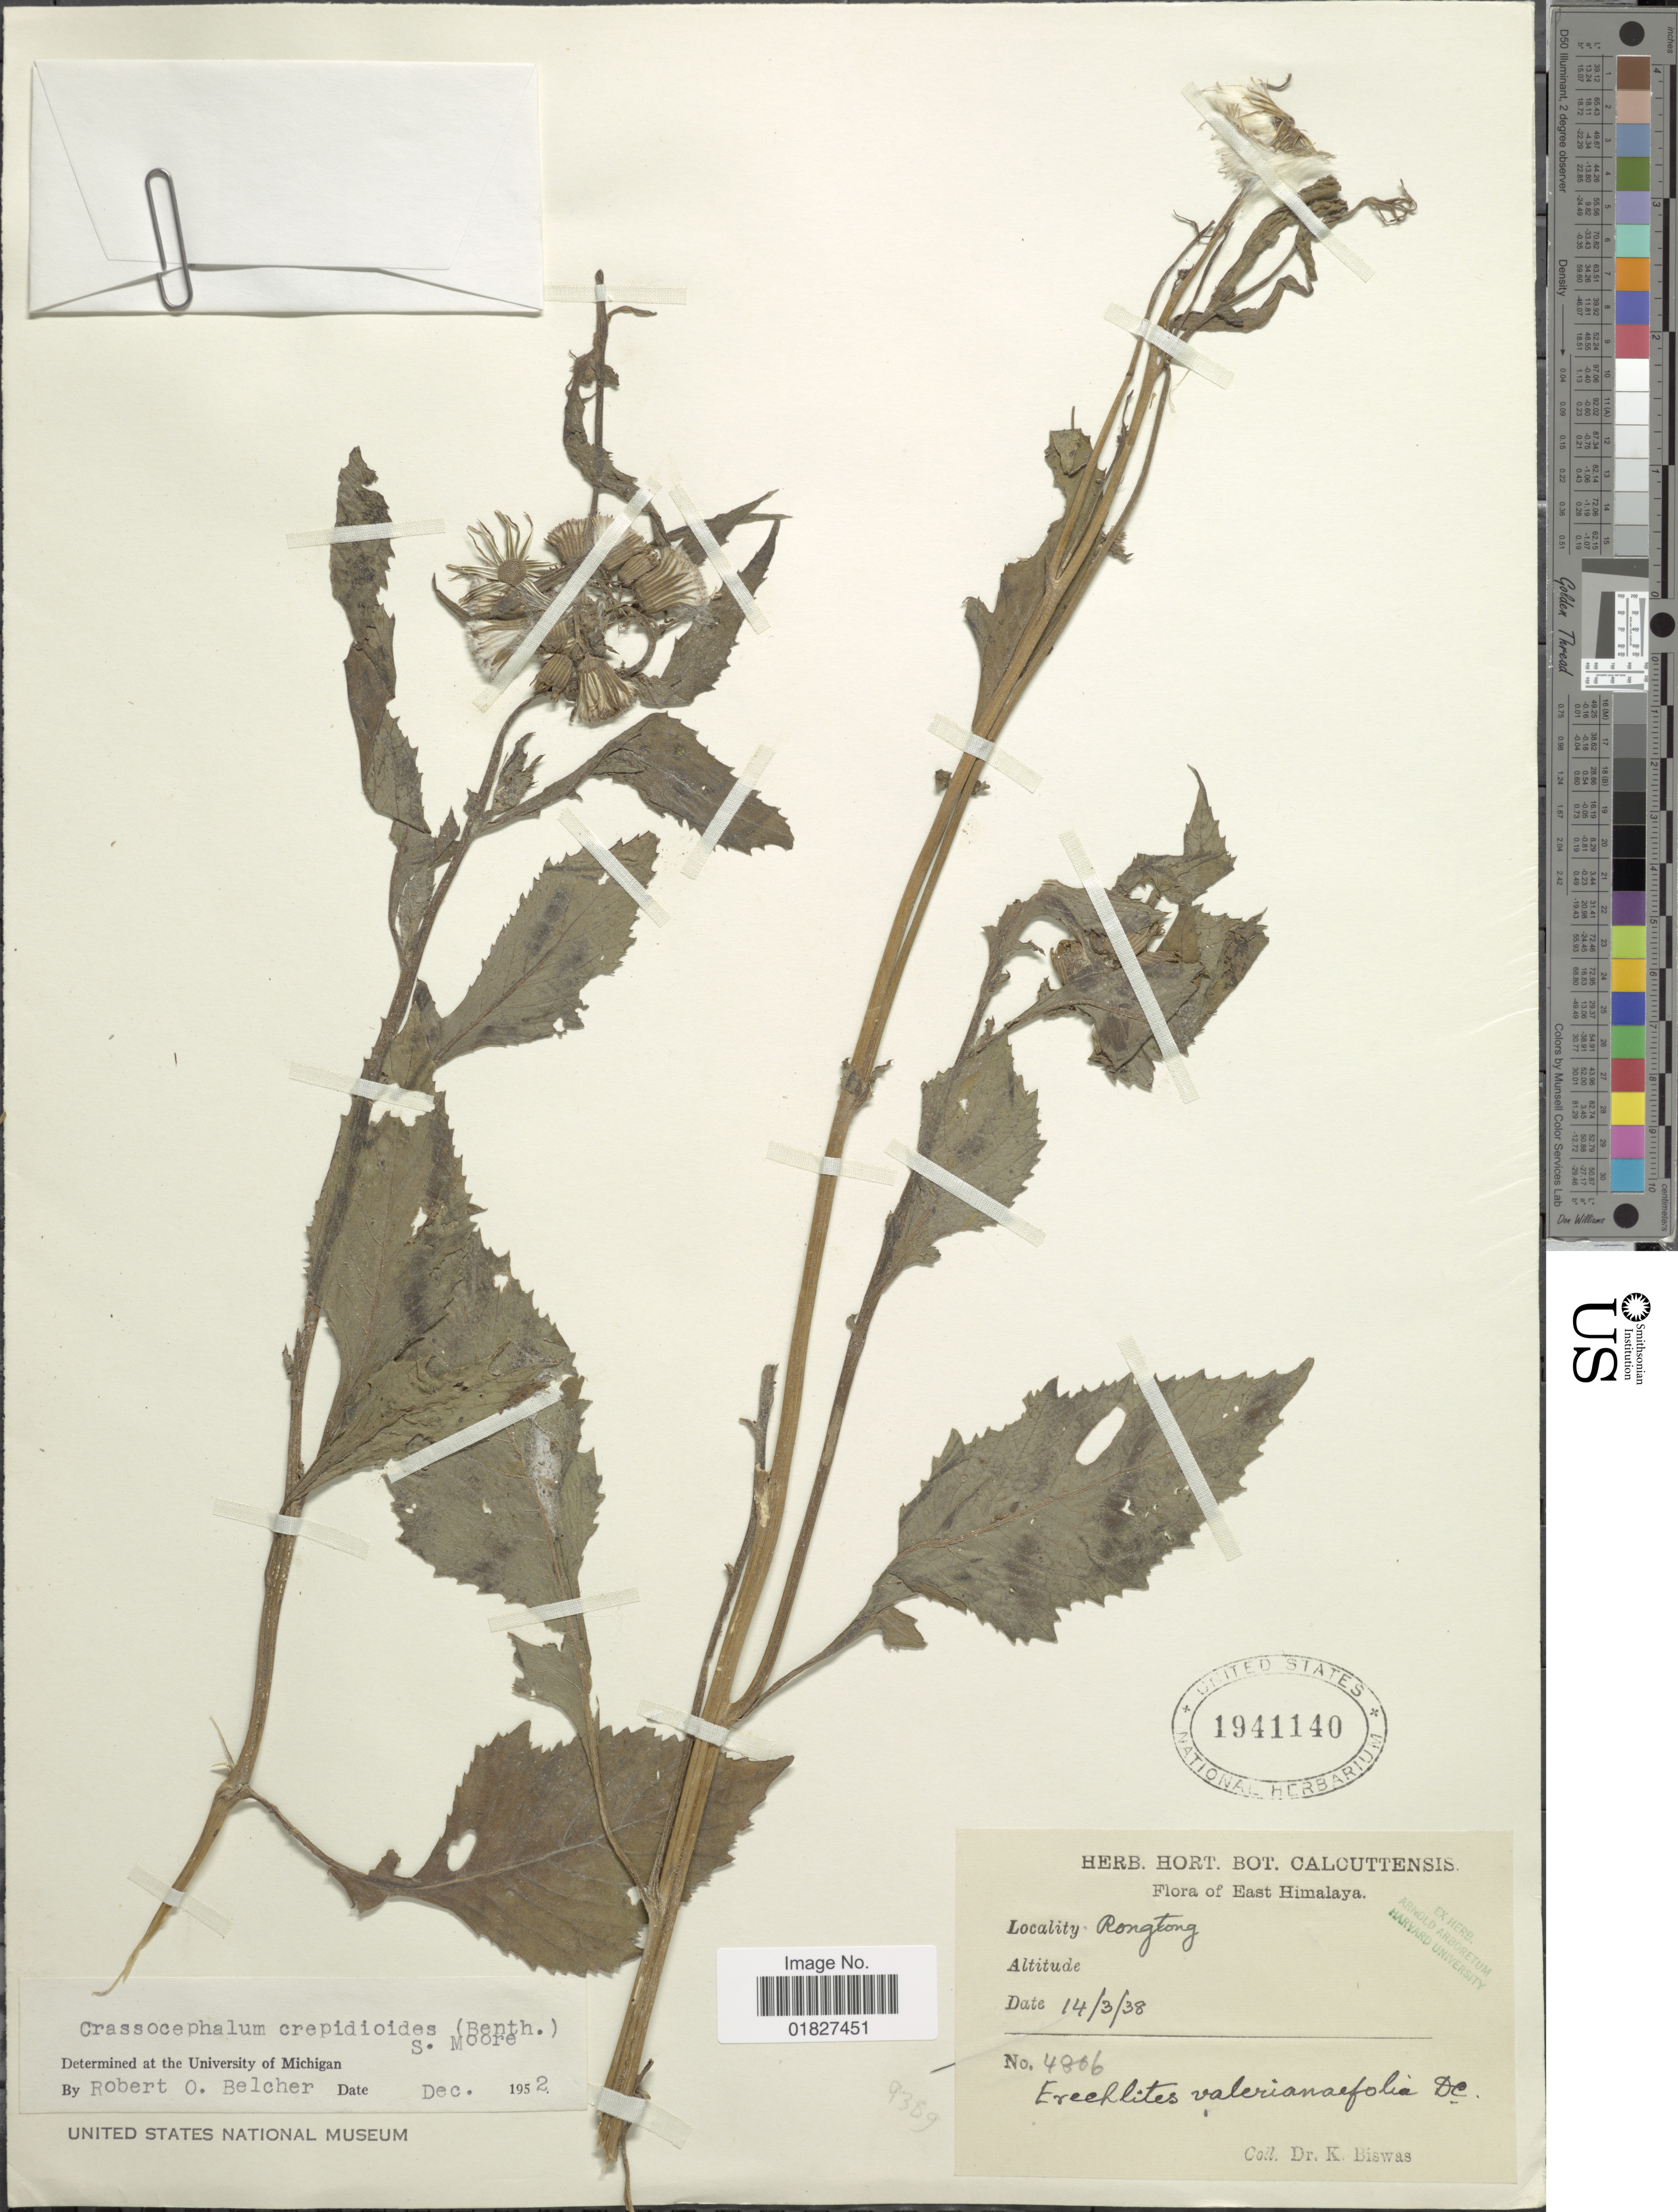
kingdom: Plantae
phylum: Tracheophyta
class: Magnoliopsida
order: Asterales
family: Asteraceae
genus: Crassocephalum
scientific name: Crassocephalum crepidioides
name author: (Benth.) S. Moore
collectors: K. Biswas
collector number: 4806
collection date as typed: Transcribed d/m/y: 14/3/38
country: India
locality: East Himalaya, Rongtong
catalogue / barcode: US 1941140